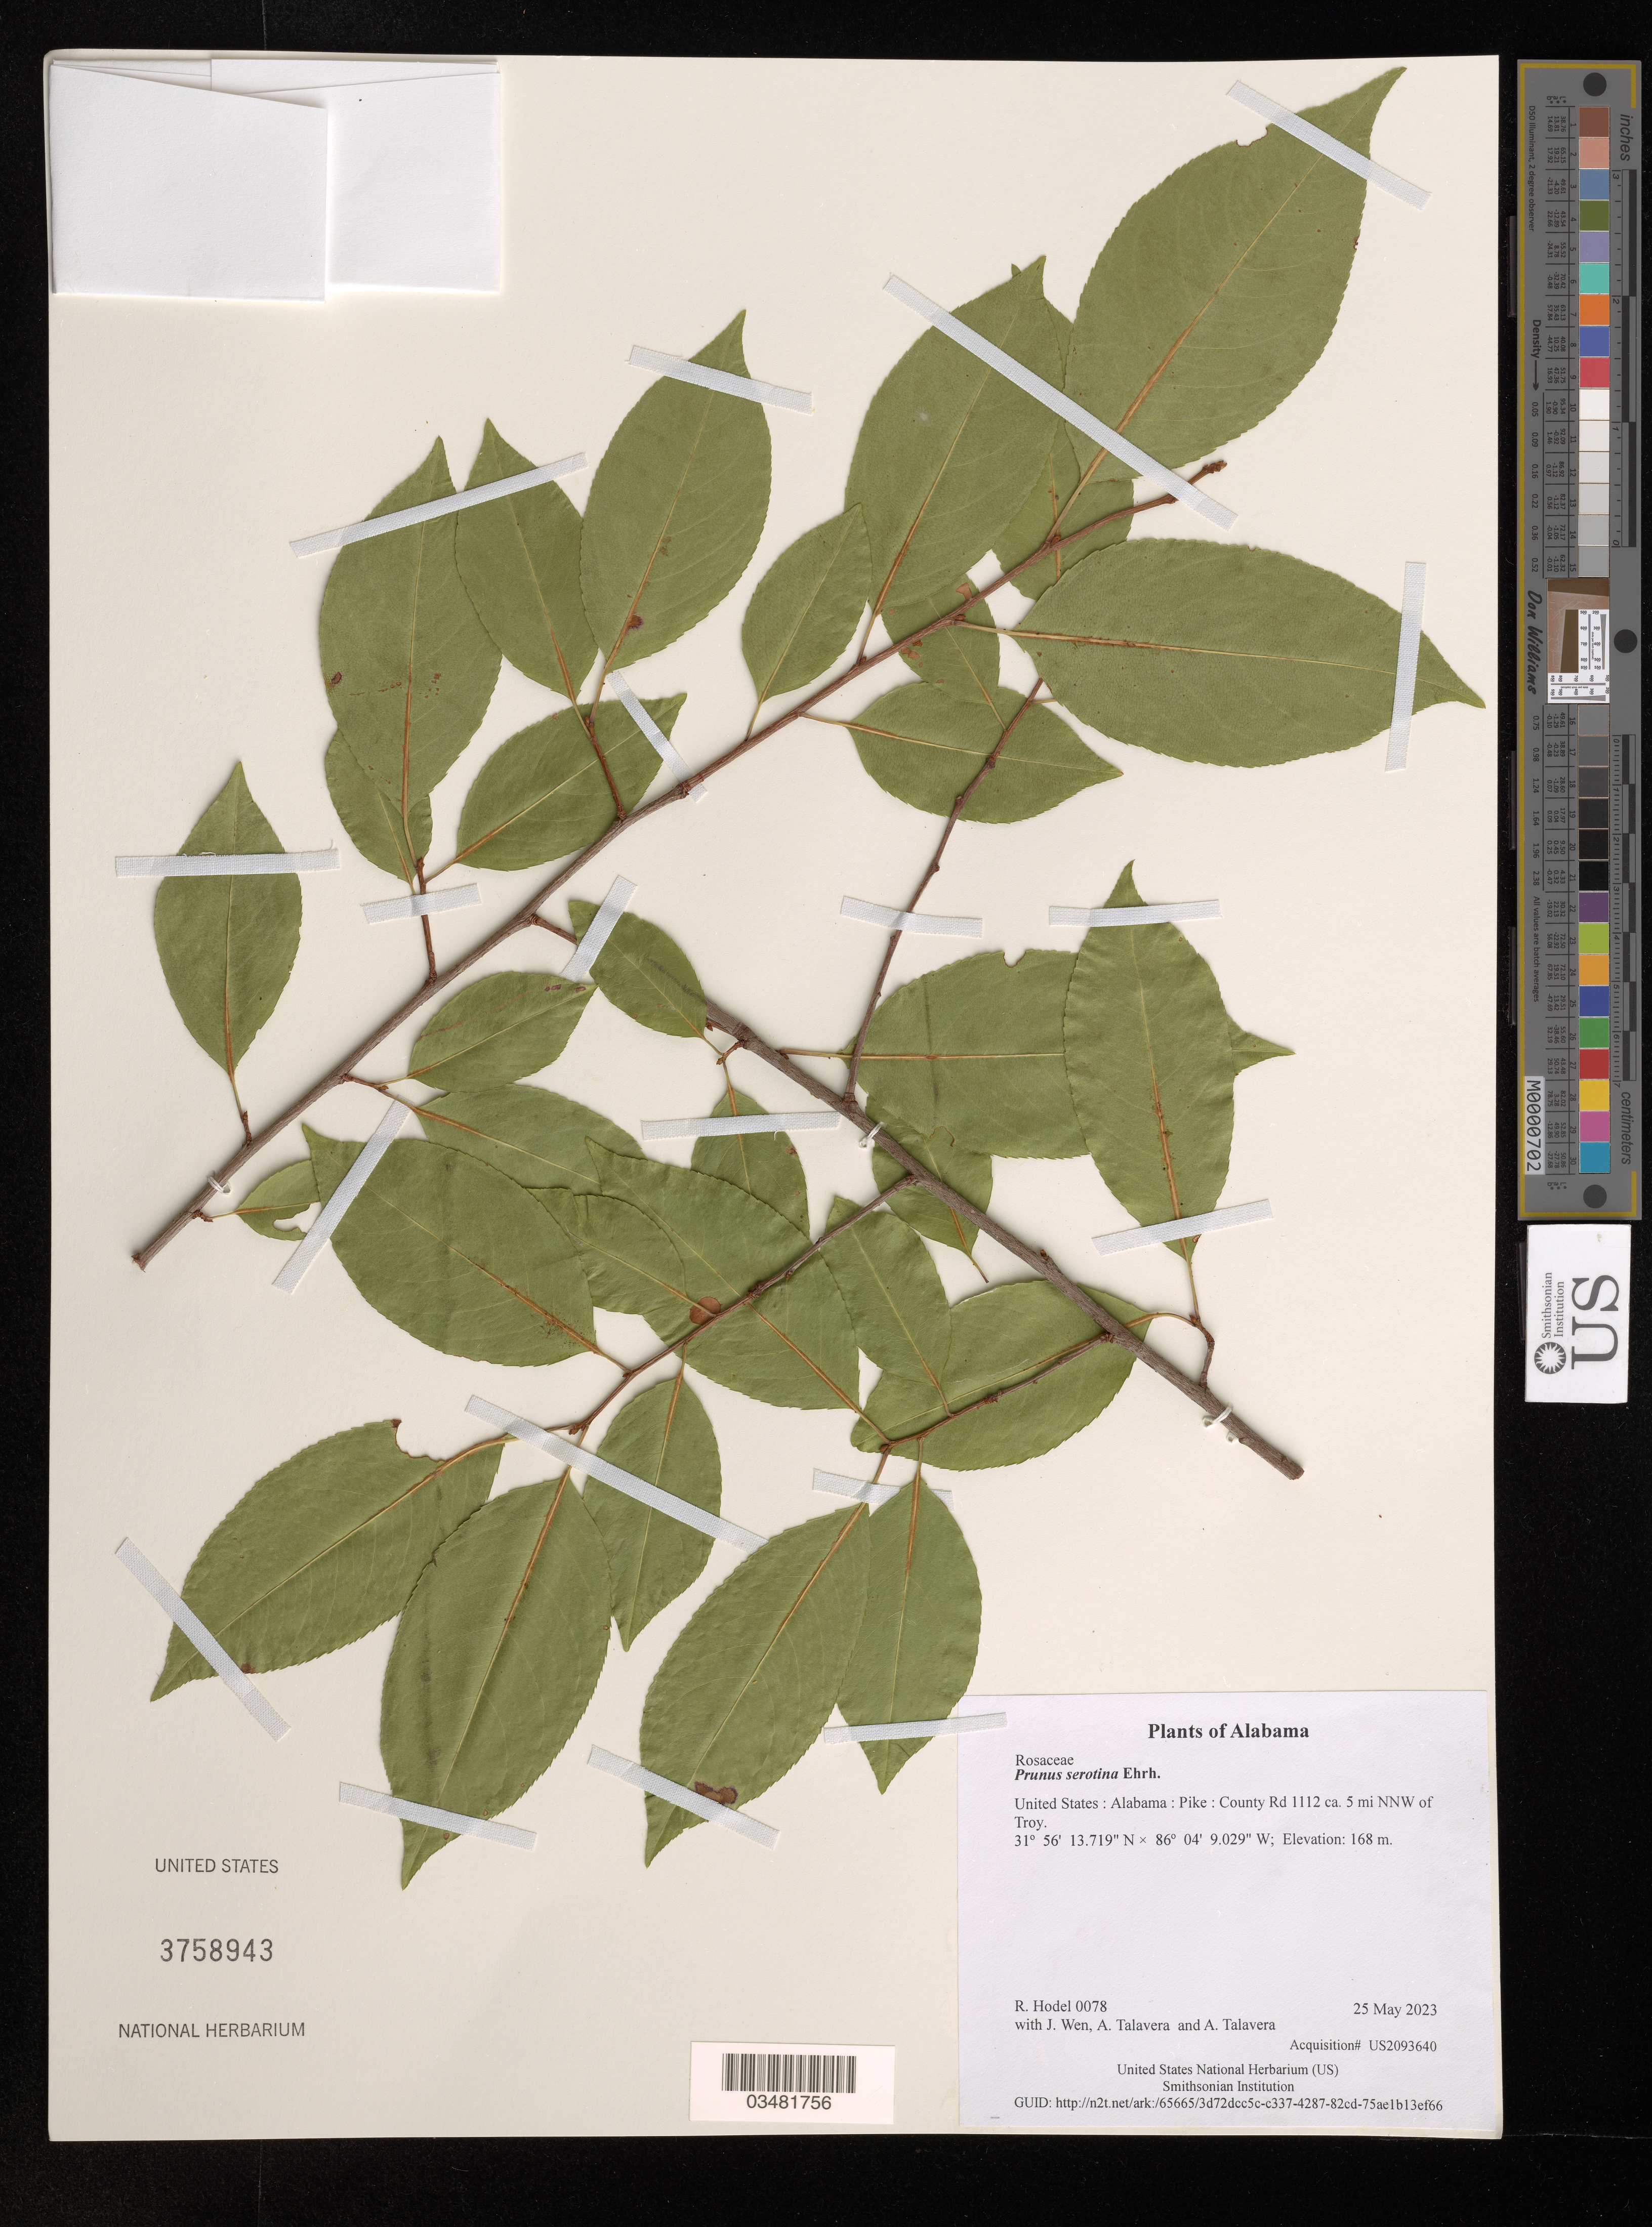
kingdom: Plantae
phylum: Tracheophyta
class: Magnoliopsida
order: Rosales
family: Rosaceae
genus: Prunus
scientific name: Prunus serotina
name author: Ehrh.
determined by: Hodel, Richard G. J.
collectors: R. Hodel, J. Wen, A. Talavera & A. Talavera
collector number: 0078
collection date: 2023-05-25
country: United States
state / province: Alabama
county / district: Pike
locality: County Rd 1112 ca. 5 mi NNW of Troy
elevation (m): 168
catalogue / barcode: US 3758943